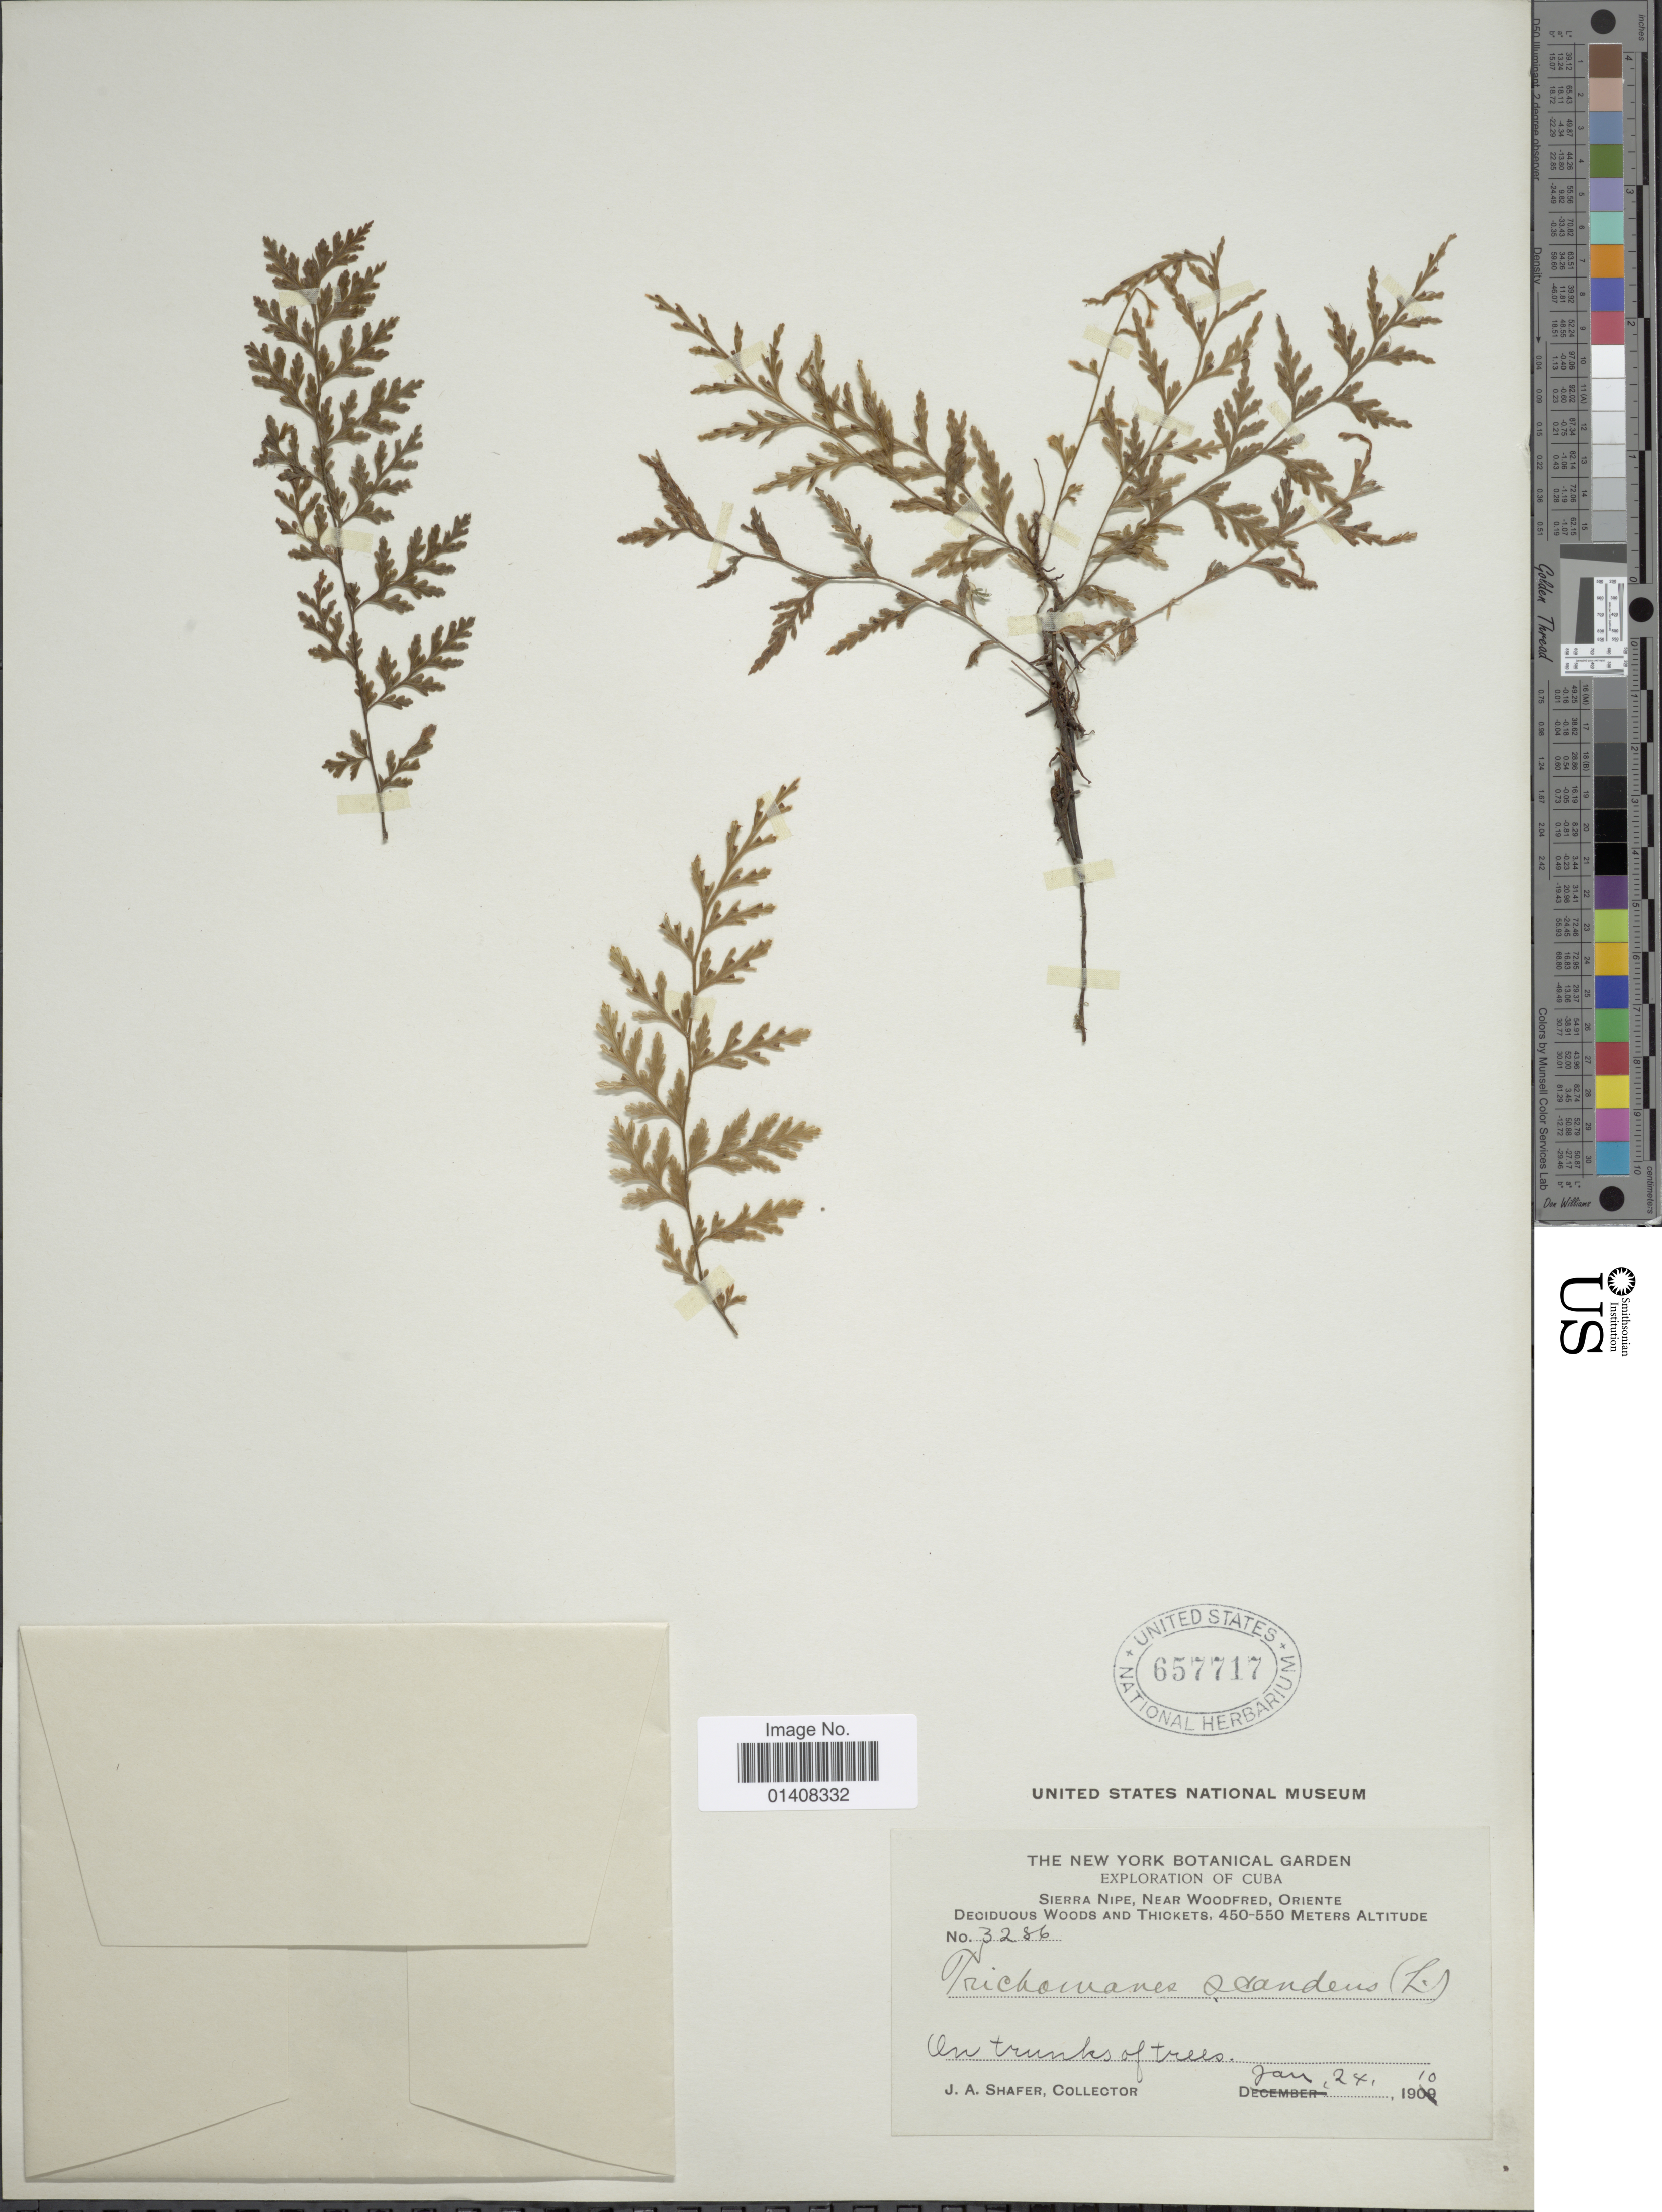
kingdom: Plantae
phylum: Tracheophyta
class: Polypodiopsida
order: Hymenophyllales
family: Hymenophyllaceae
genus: Trichomanes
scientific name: Trichomanes scandens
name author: L.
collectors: J. A. Shafer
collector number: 3286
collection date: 1910-01-24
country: Cuba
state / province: Oriente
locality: Sierra Nipe, near Woodfred, Oriente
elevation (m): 450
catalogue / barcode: US 657717